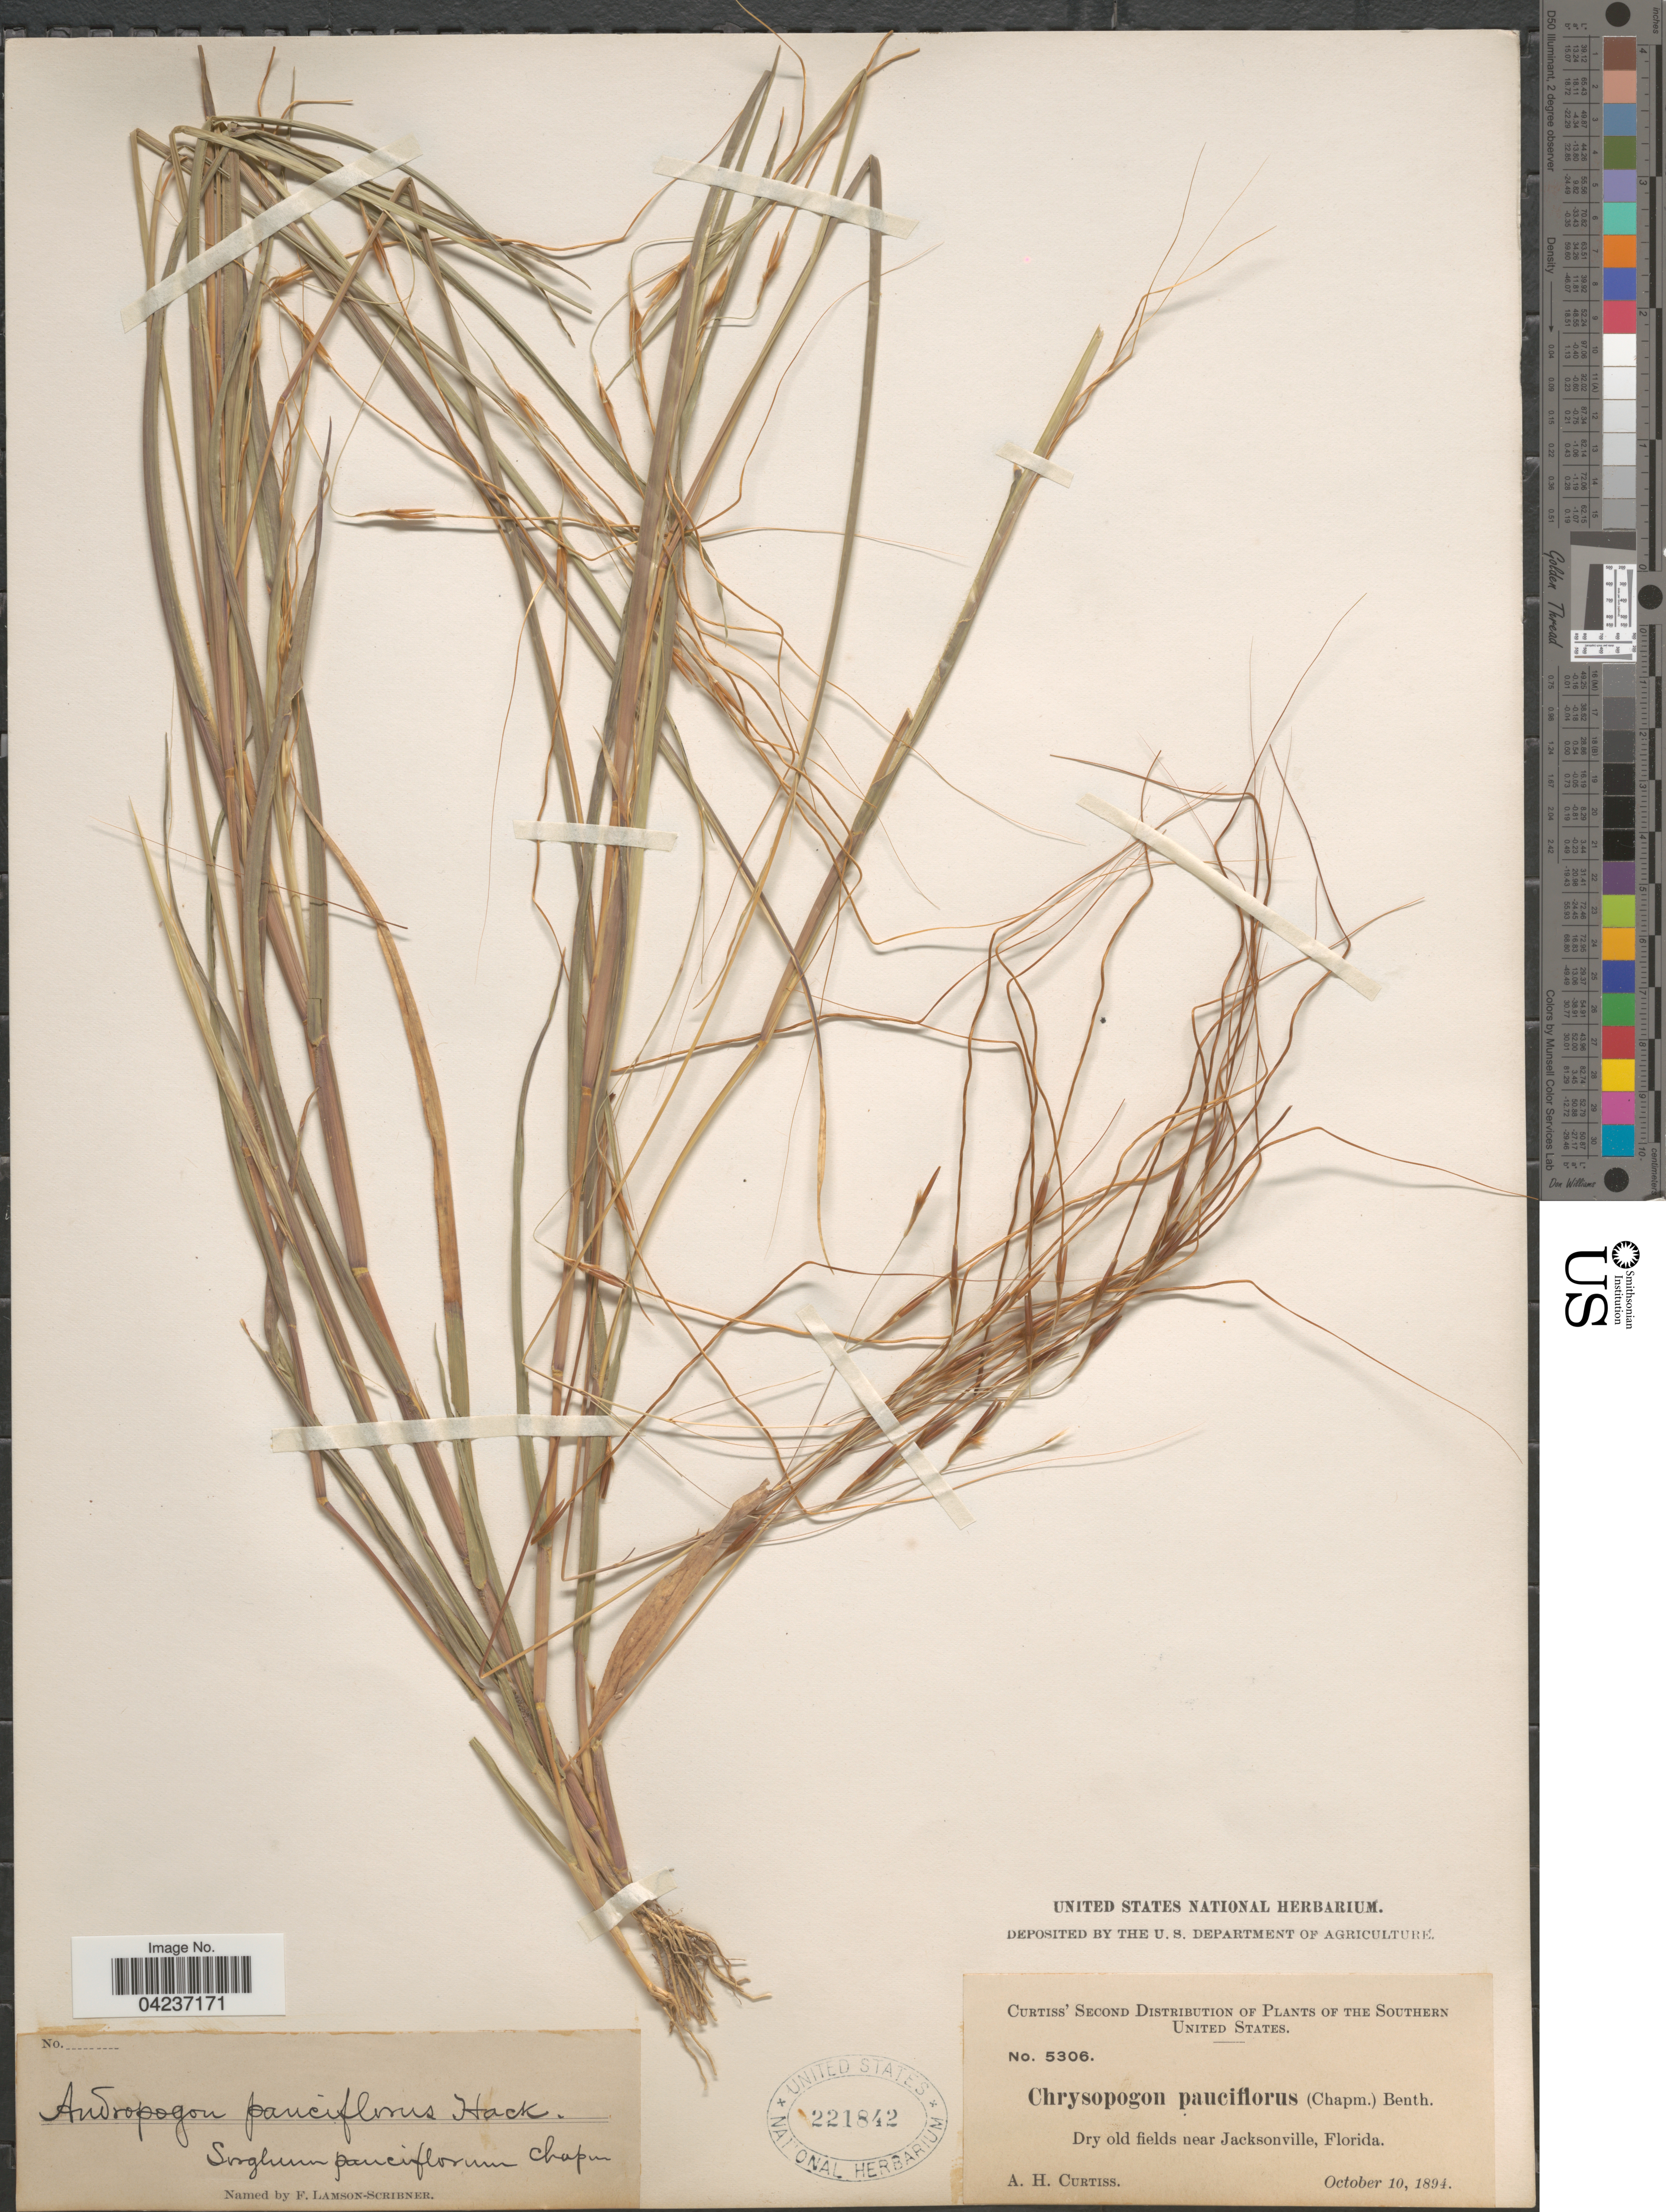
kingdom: Plantae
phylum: Tracheophyta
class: Liliopsida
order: Poales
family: Poaceae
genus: Chrysopogon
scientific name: Chrysopogon pauciflorus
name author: (Chapm.) Benth. ex Vasey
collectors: A. H. Curtiss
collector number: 5306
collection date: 1894-10-10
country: United States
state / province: Florida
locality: Southern United States. Dry old fields near Jacksonville.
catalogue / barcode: US 221842